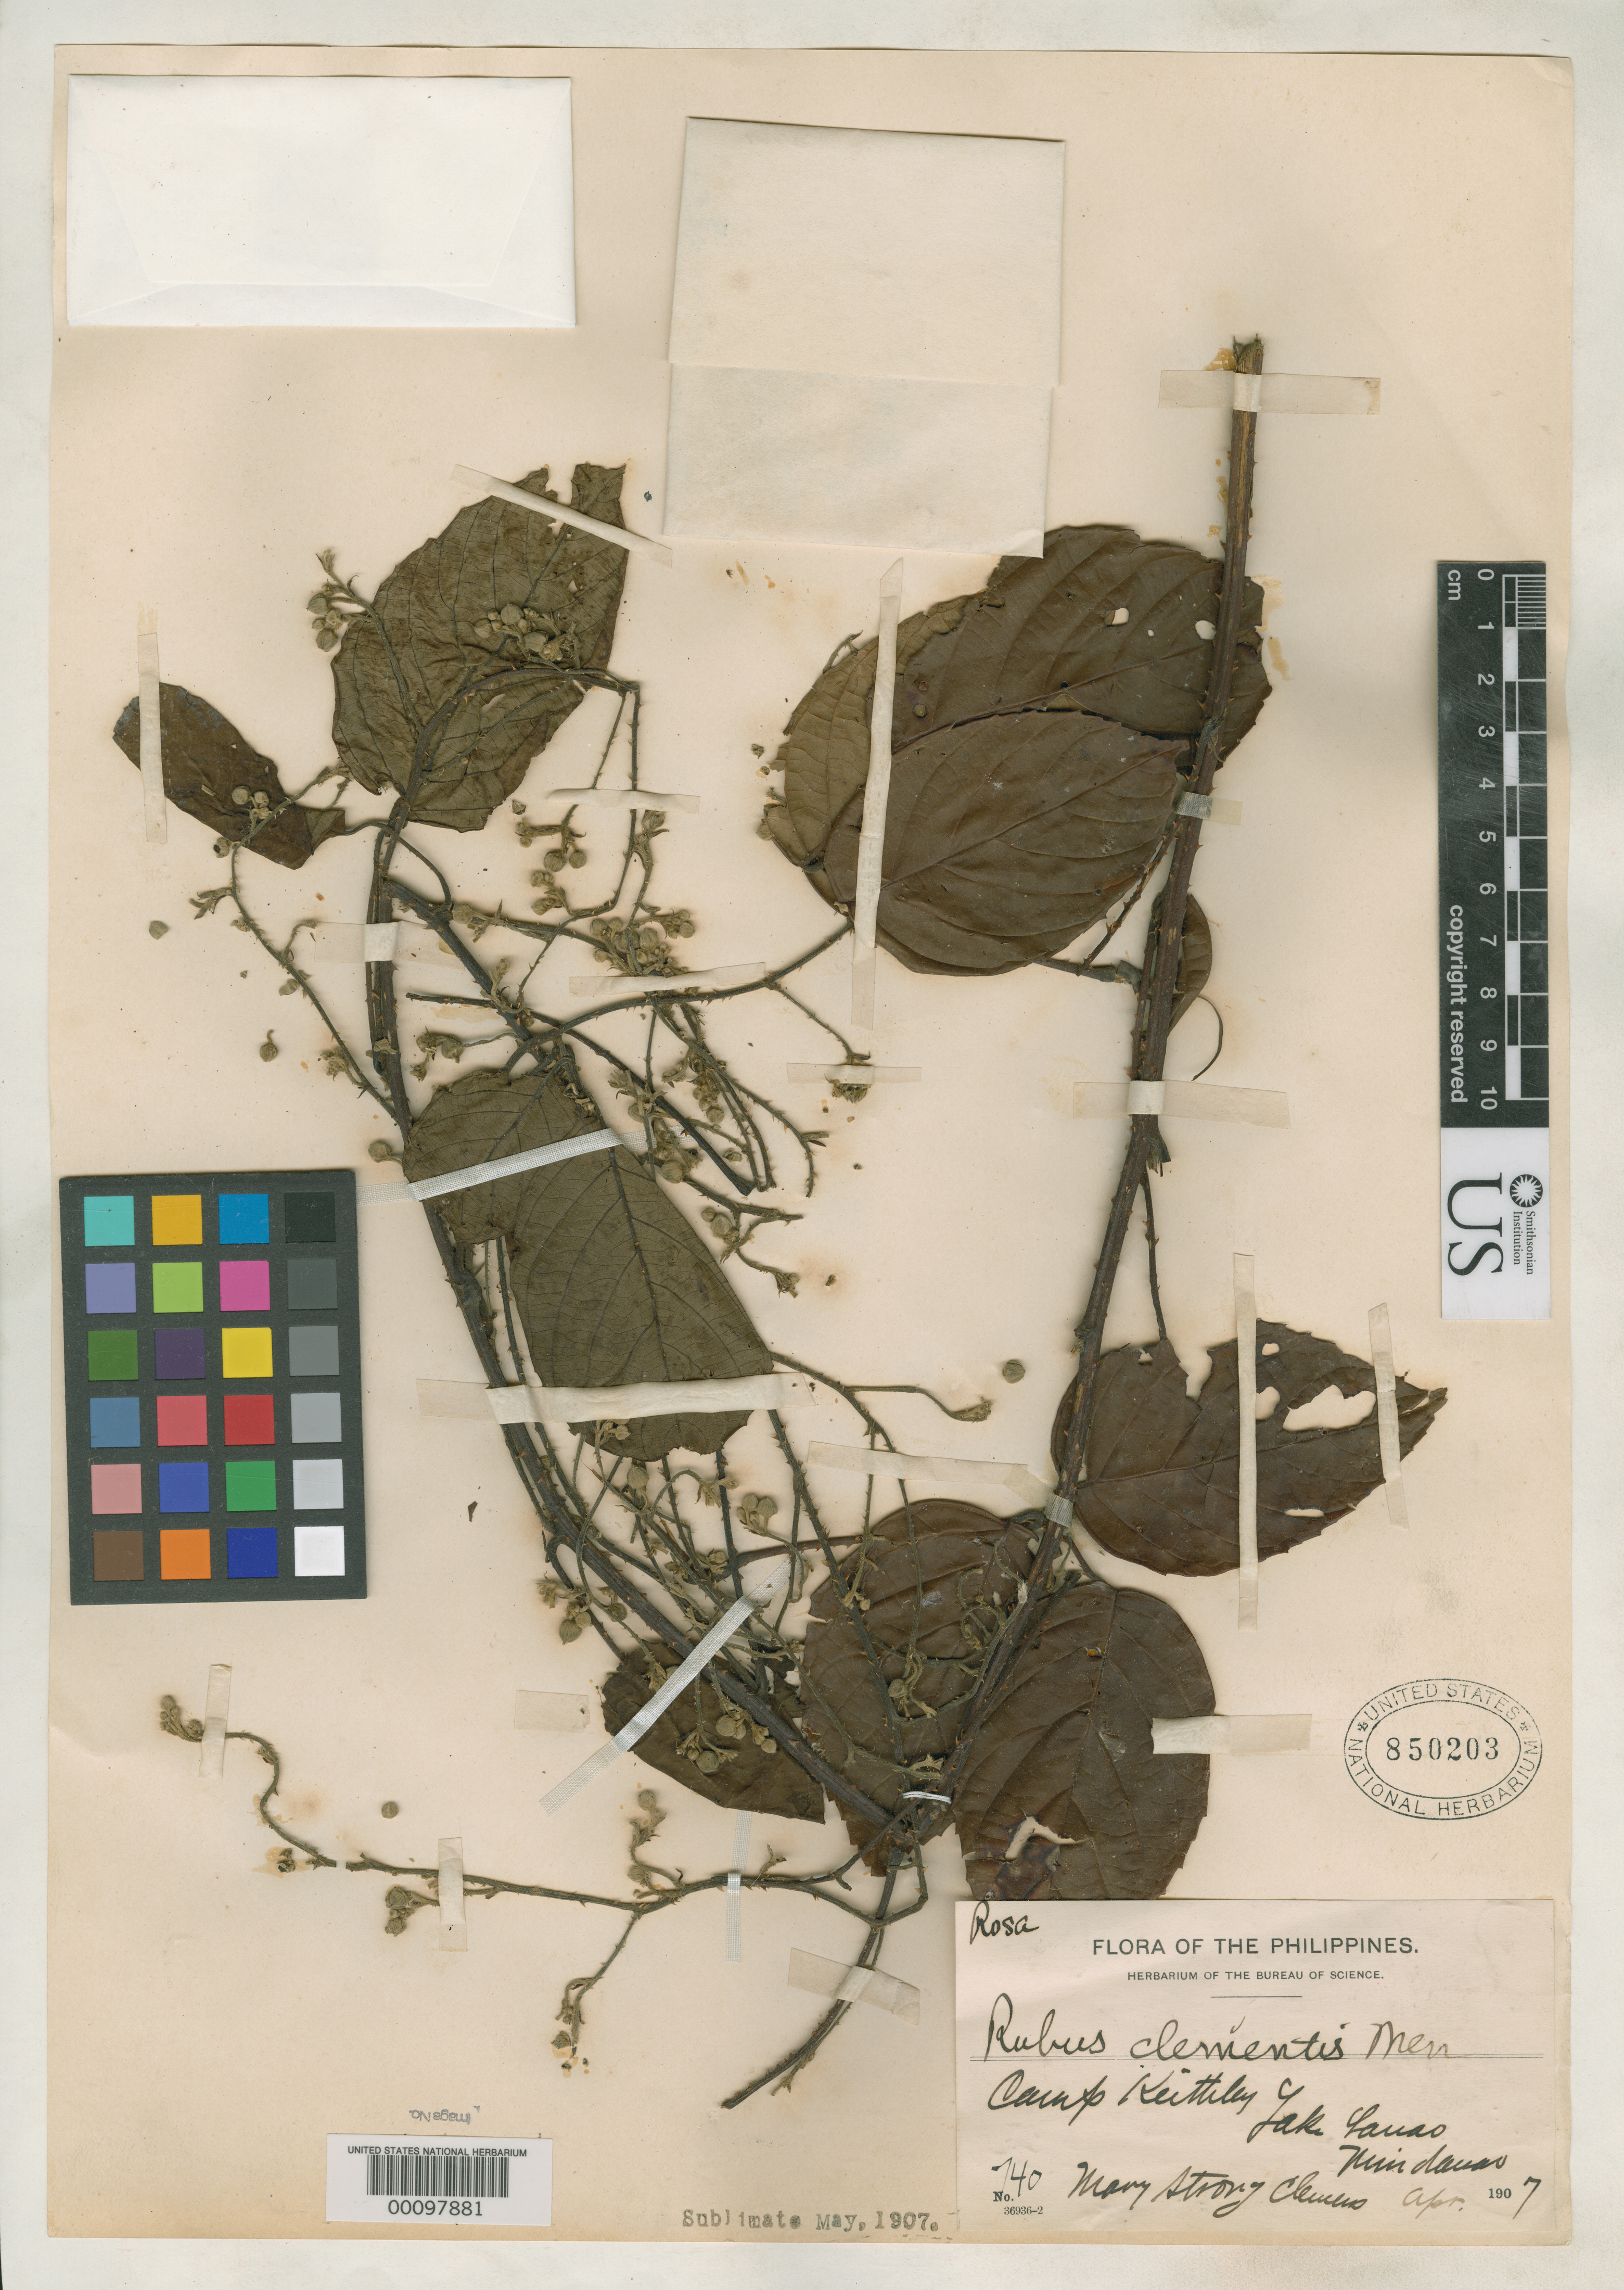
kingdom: Plantae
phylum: Tracheophyta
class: Magnoliopsida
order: Rosales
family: Rosaceae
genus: Rubus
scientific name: Rubus clementis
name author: Merr.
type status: Possible Syntype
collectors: M. S. Clemens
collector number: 740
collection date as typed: Apr 1907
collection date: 1907-04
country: Philippines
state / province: Muslim Mindanao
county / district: Lanao del Sur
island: Mindanao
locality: Camp Keithley, Lake Lanao.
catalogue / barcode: US 85203